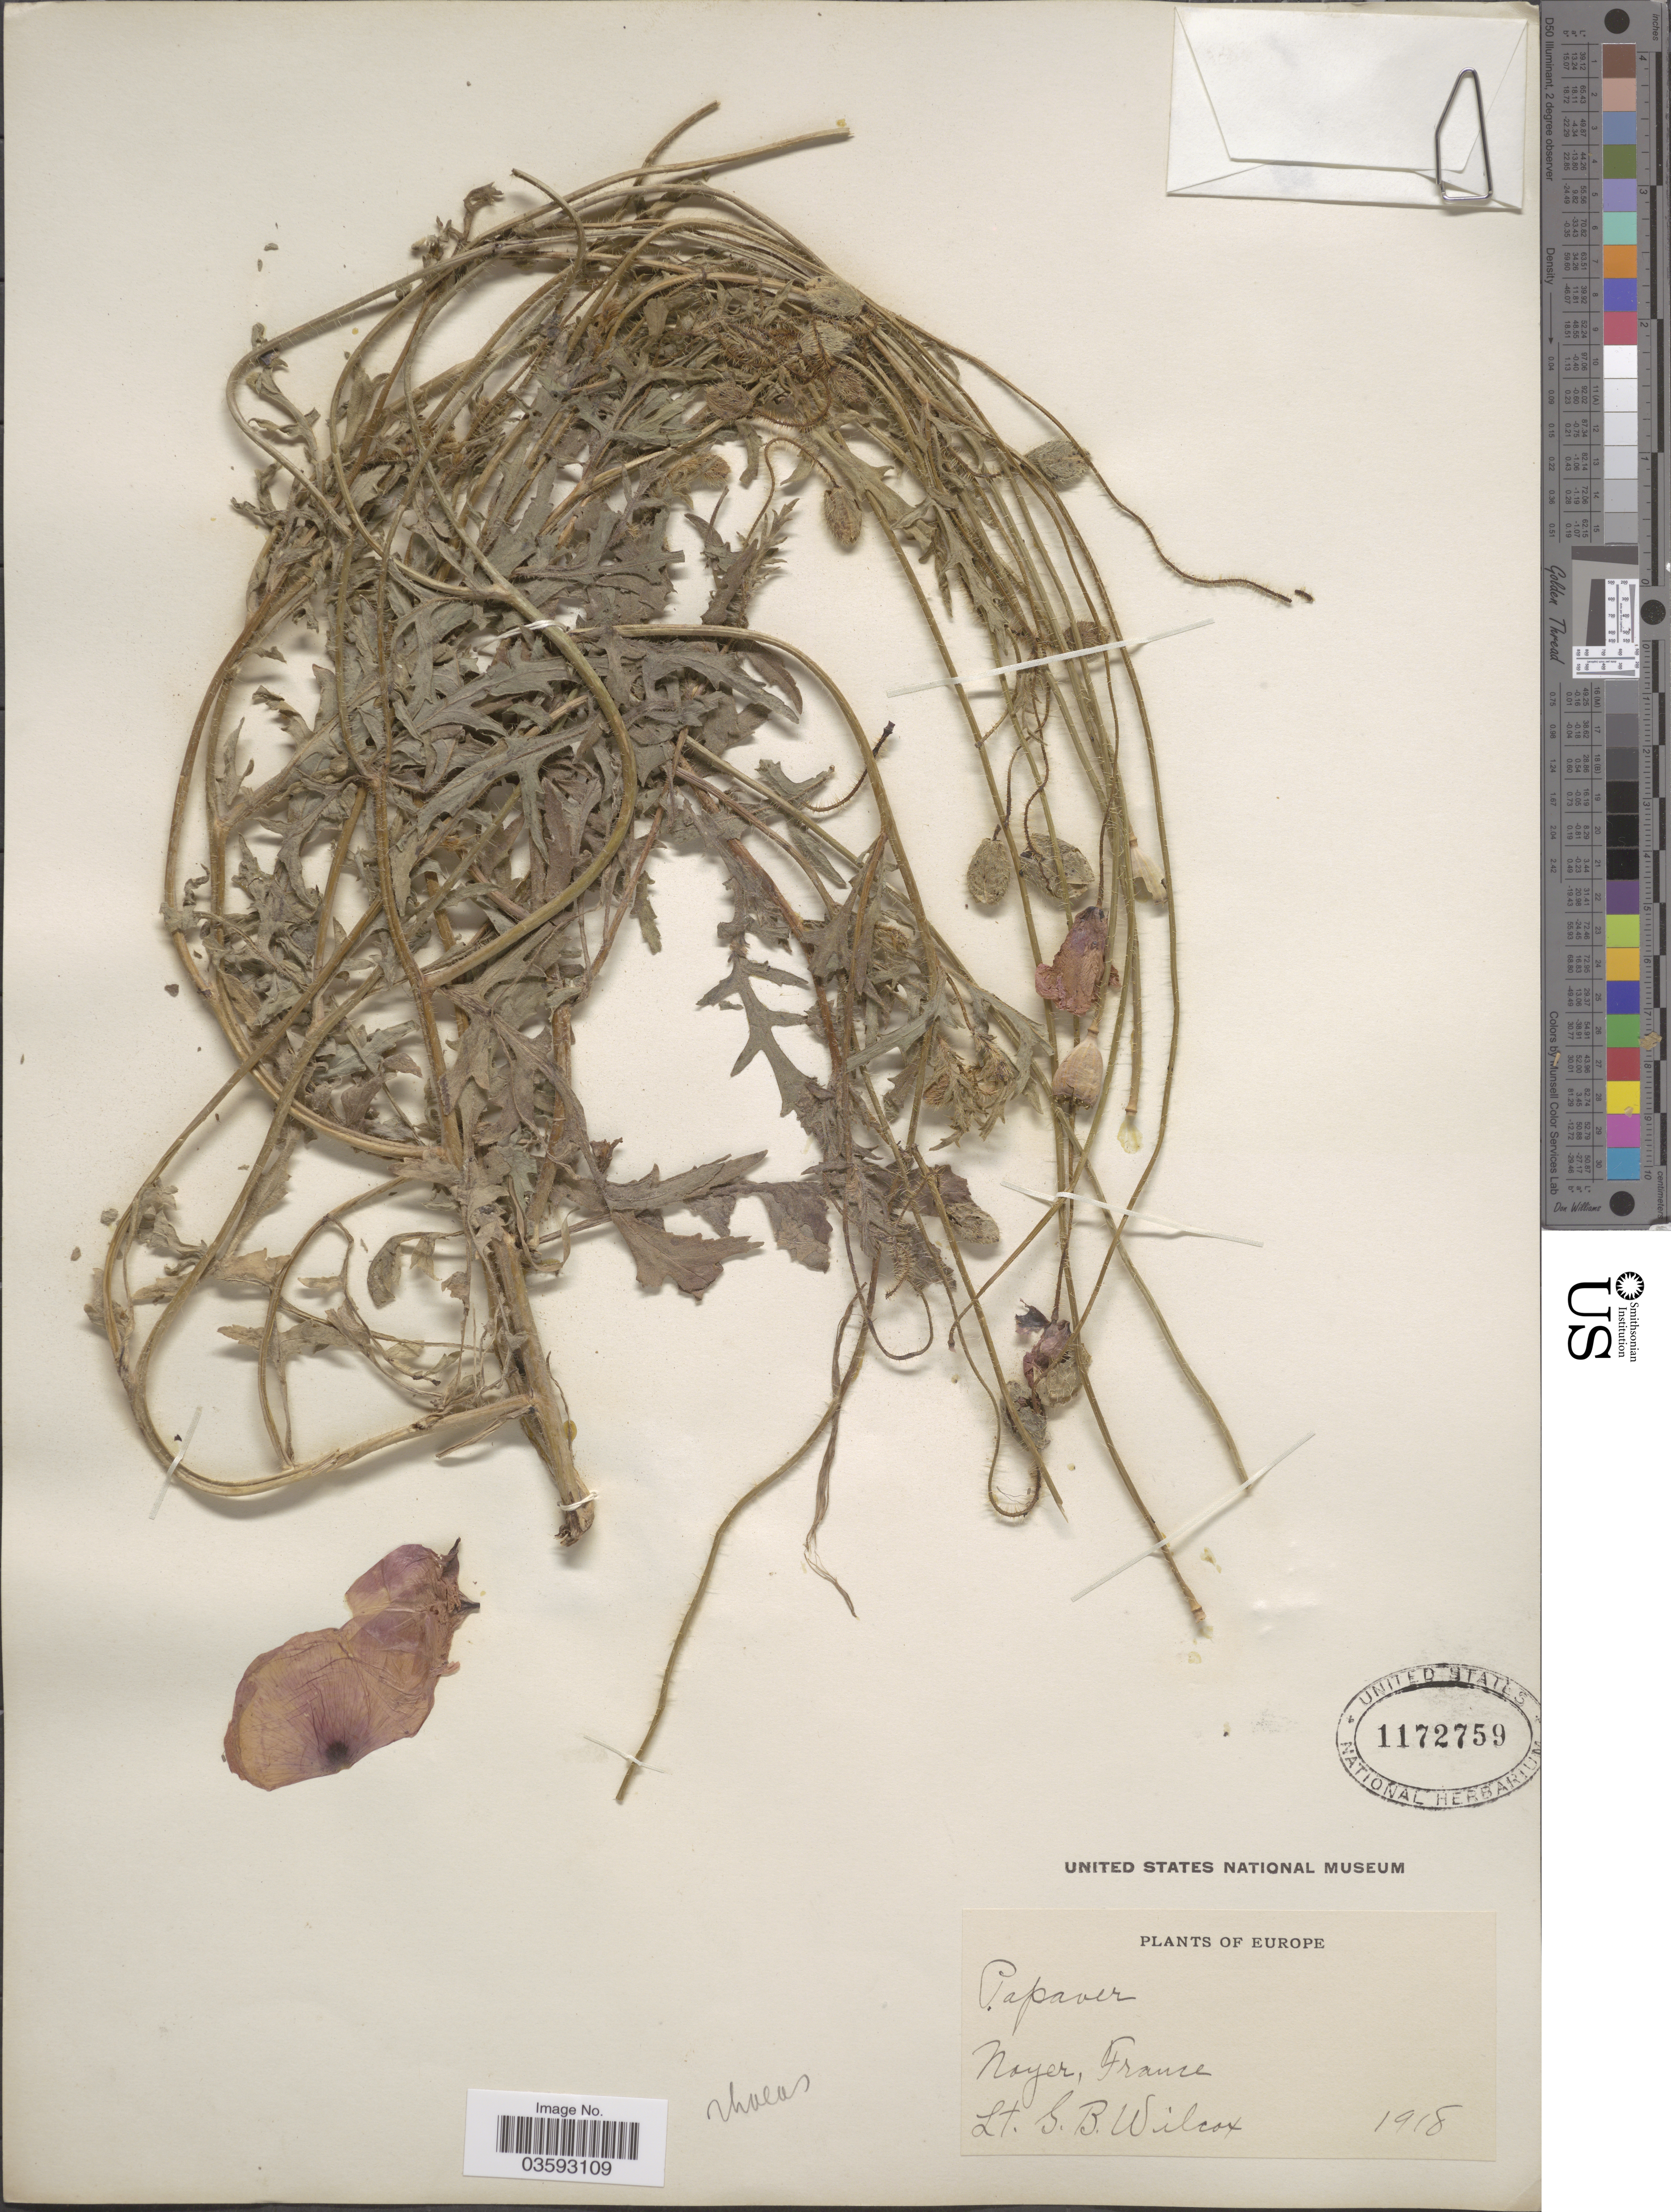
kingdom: Plantae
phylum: Tracheophyta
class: Magnoliopsida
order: Ranunculales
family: Papaveraceae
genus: Papaver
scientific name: Papaver sp.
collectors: G. Wilcox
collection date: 1918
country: France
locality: Noyer.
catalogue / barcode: US 1172759